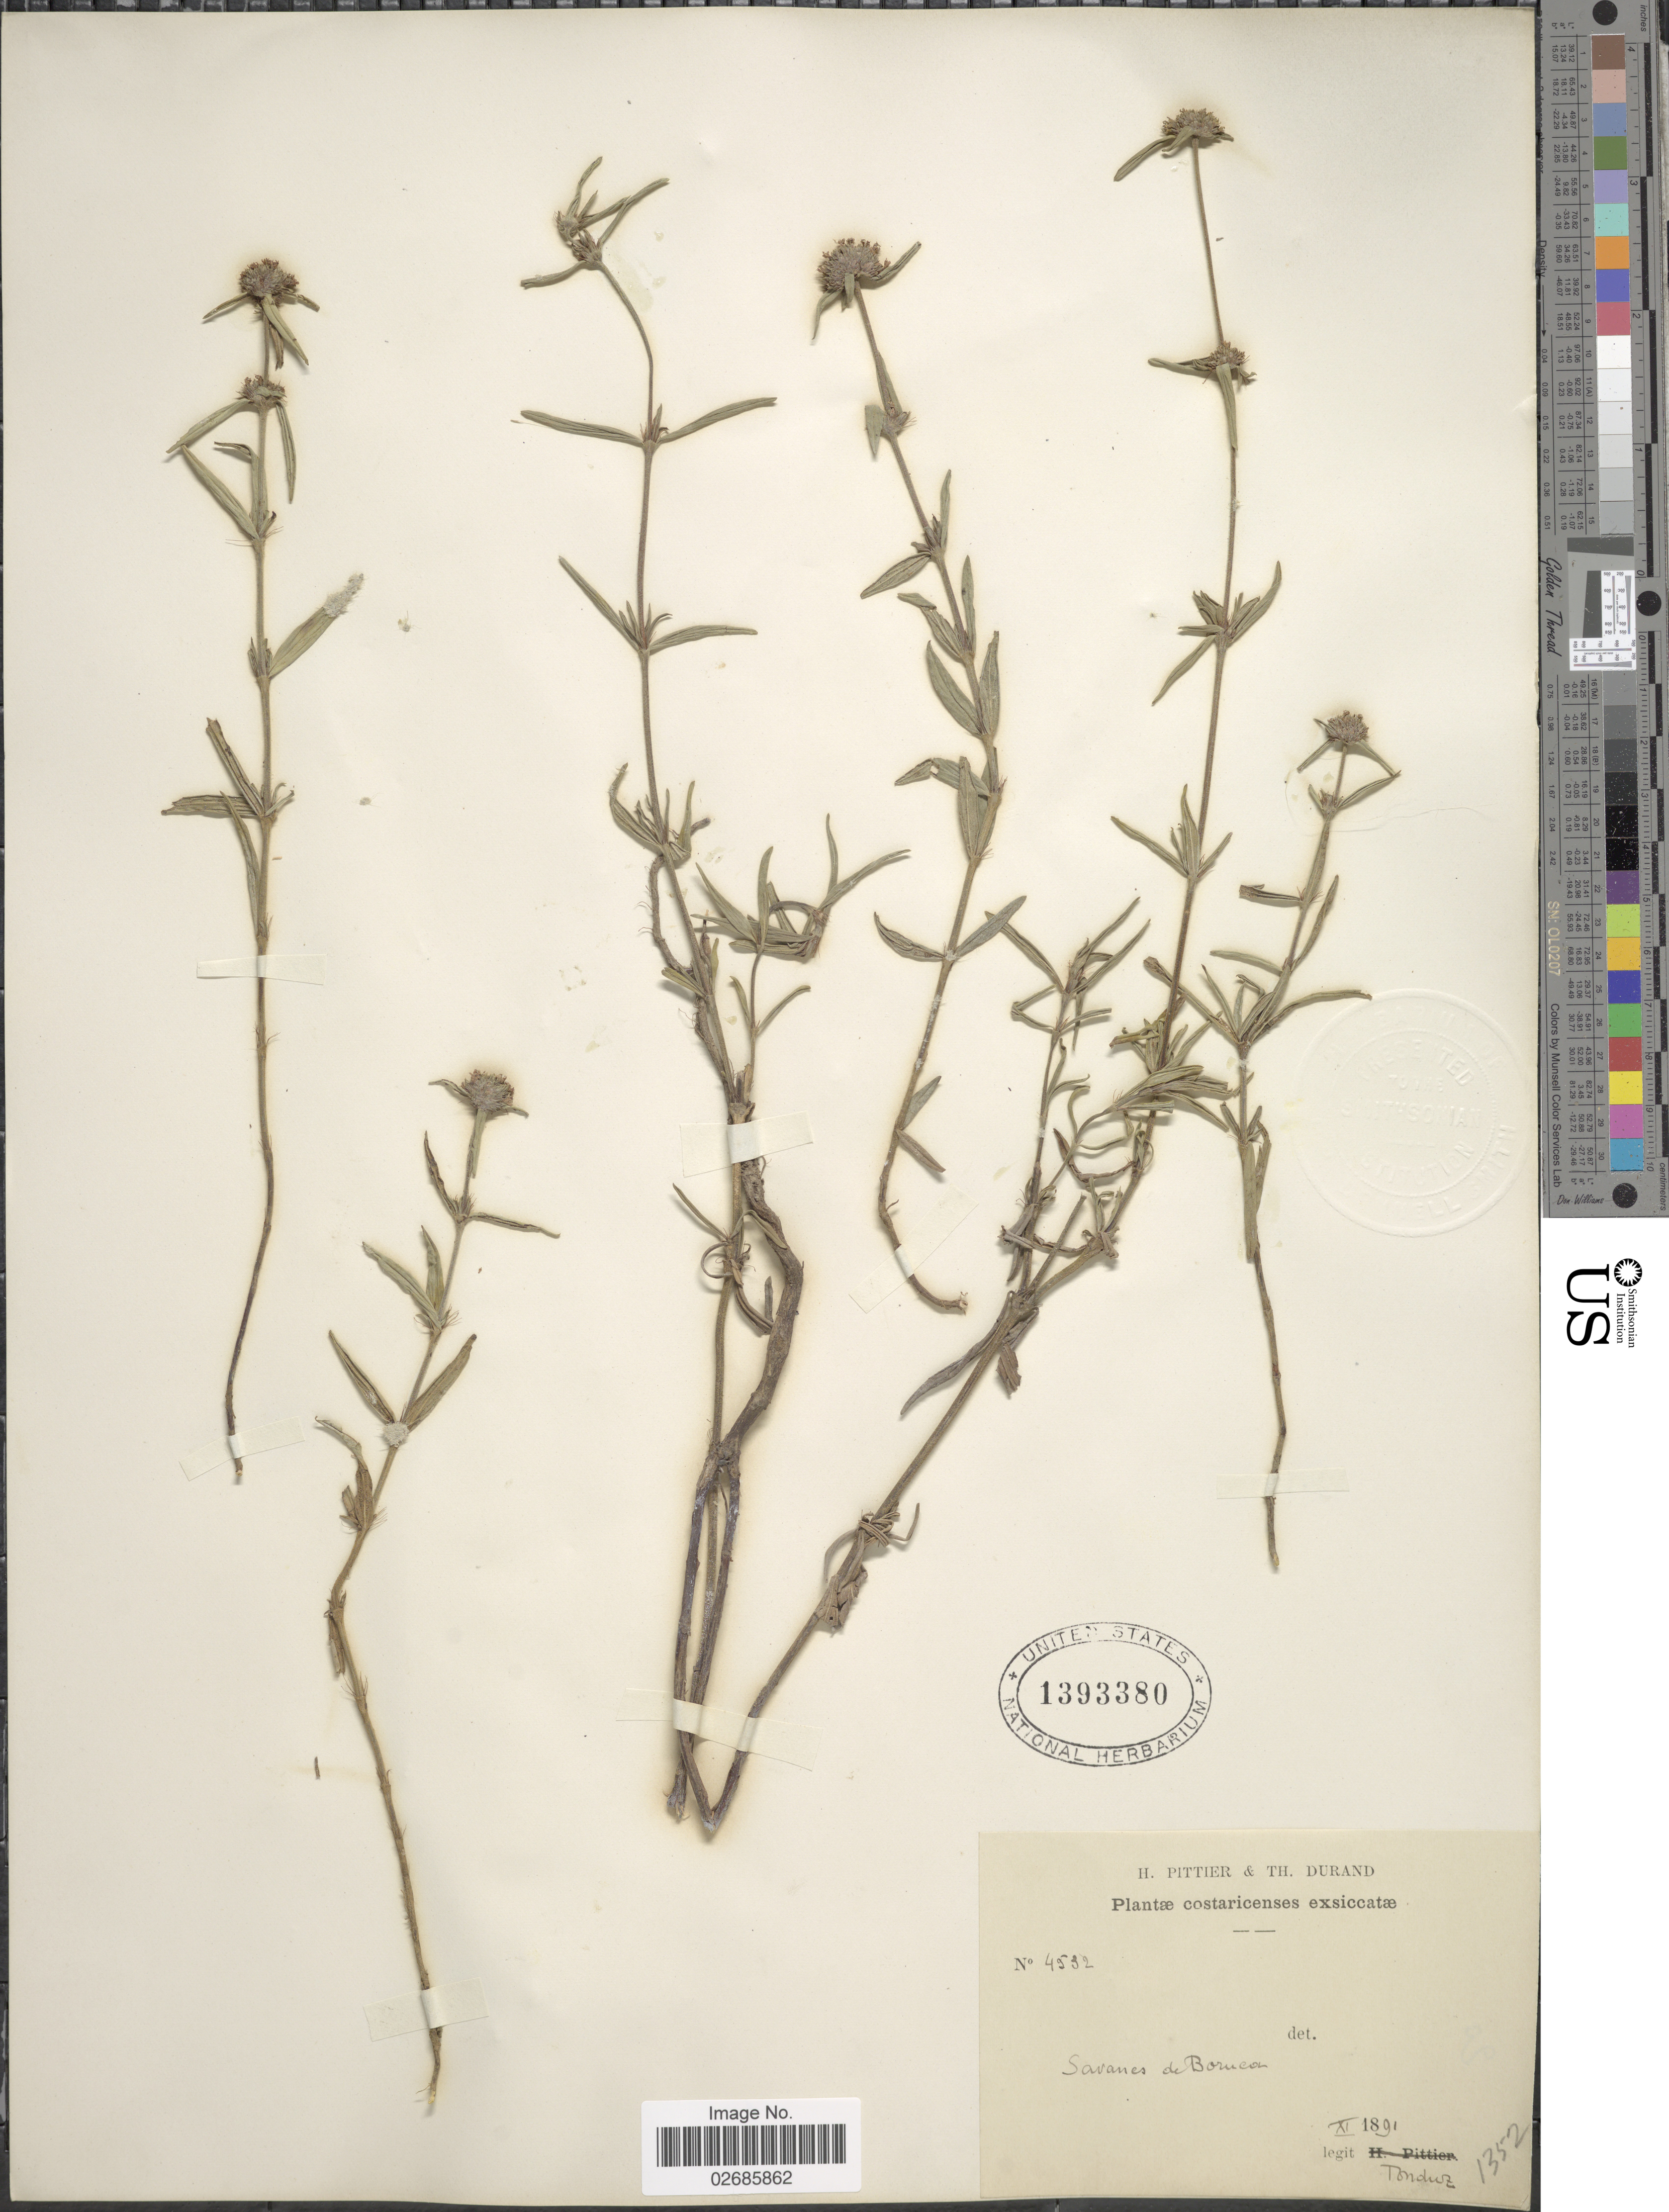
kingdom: Plantae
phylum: Tracheophyta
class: Magnoliopsida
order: Gentianales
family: Rubiaceae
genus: Borreria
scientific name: Borreria sp.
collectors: A. Tonduz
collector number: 4532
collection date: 1891-11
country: Costa Rica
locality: Savanes de Boruca.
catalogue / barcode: US 1393380